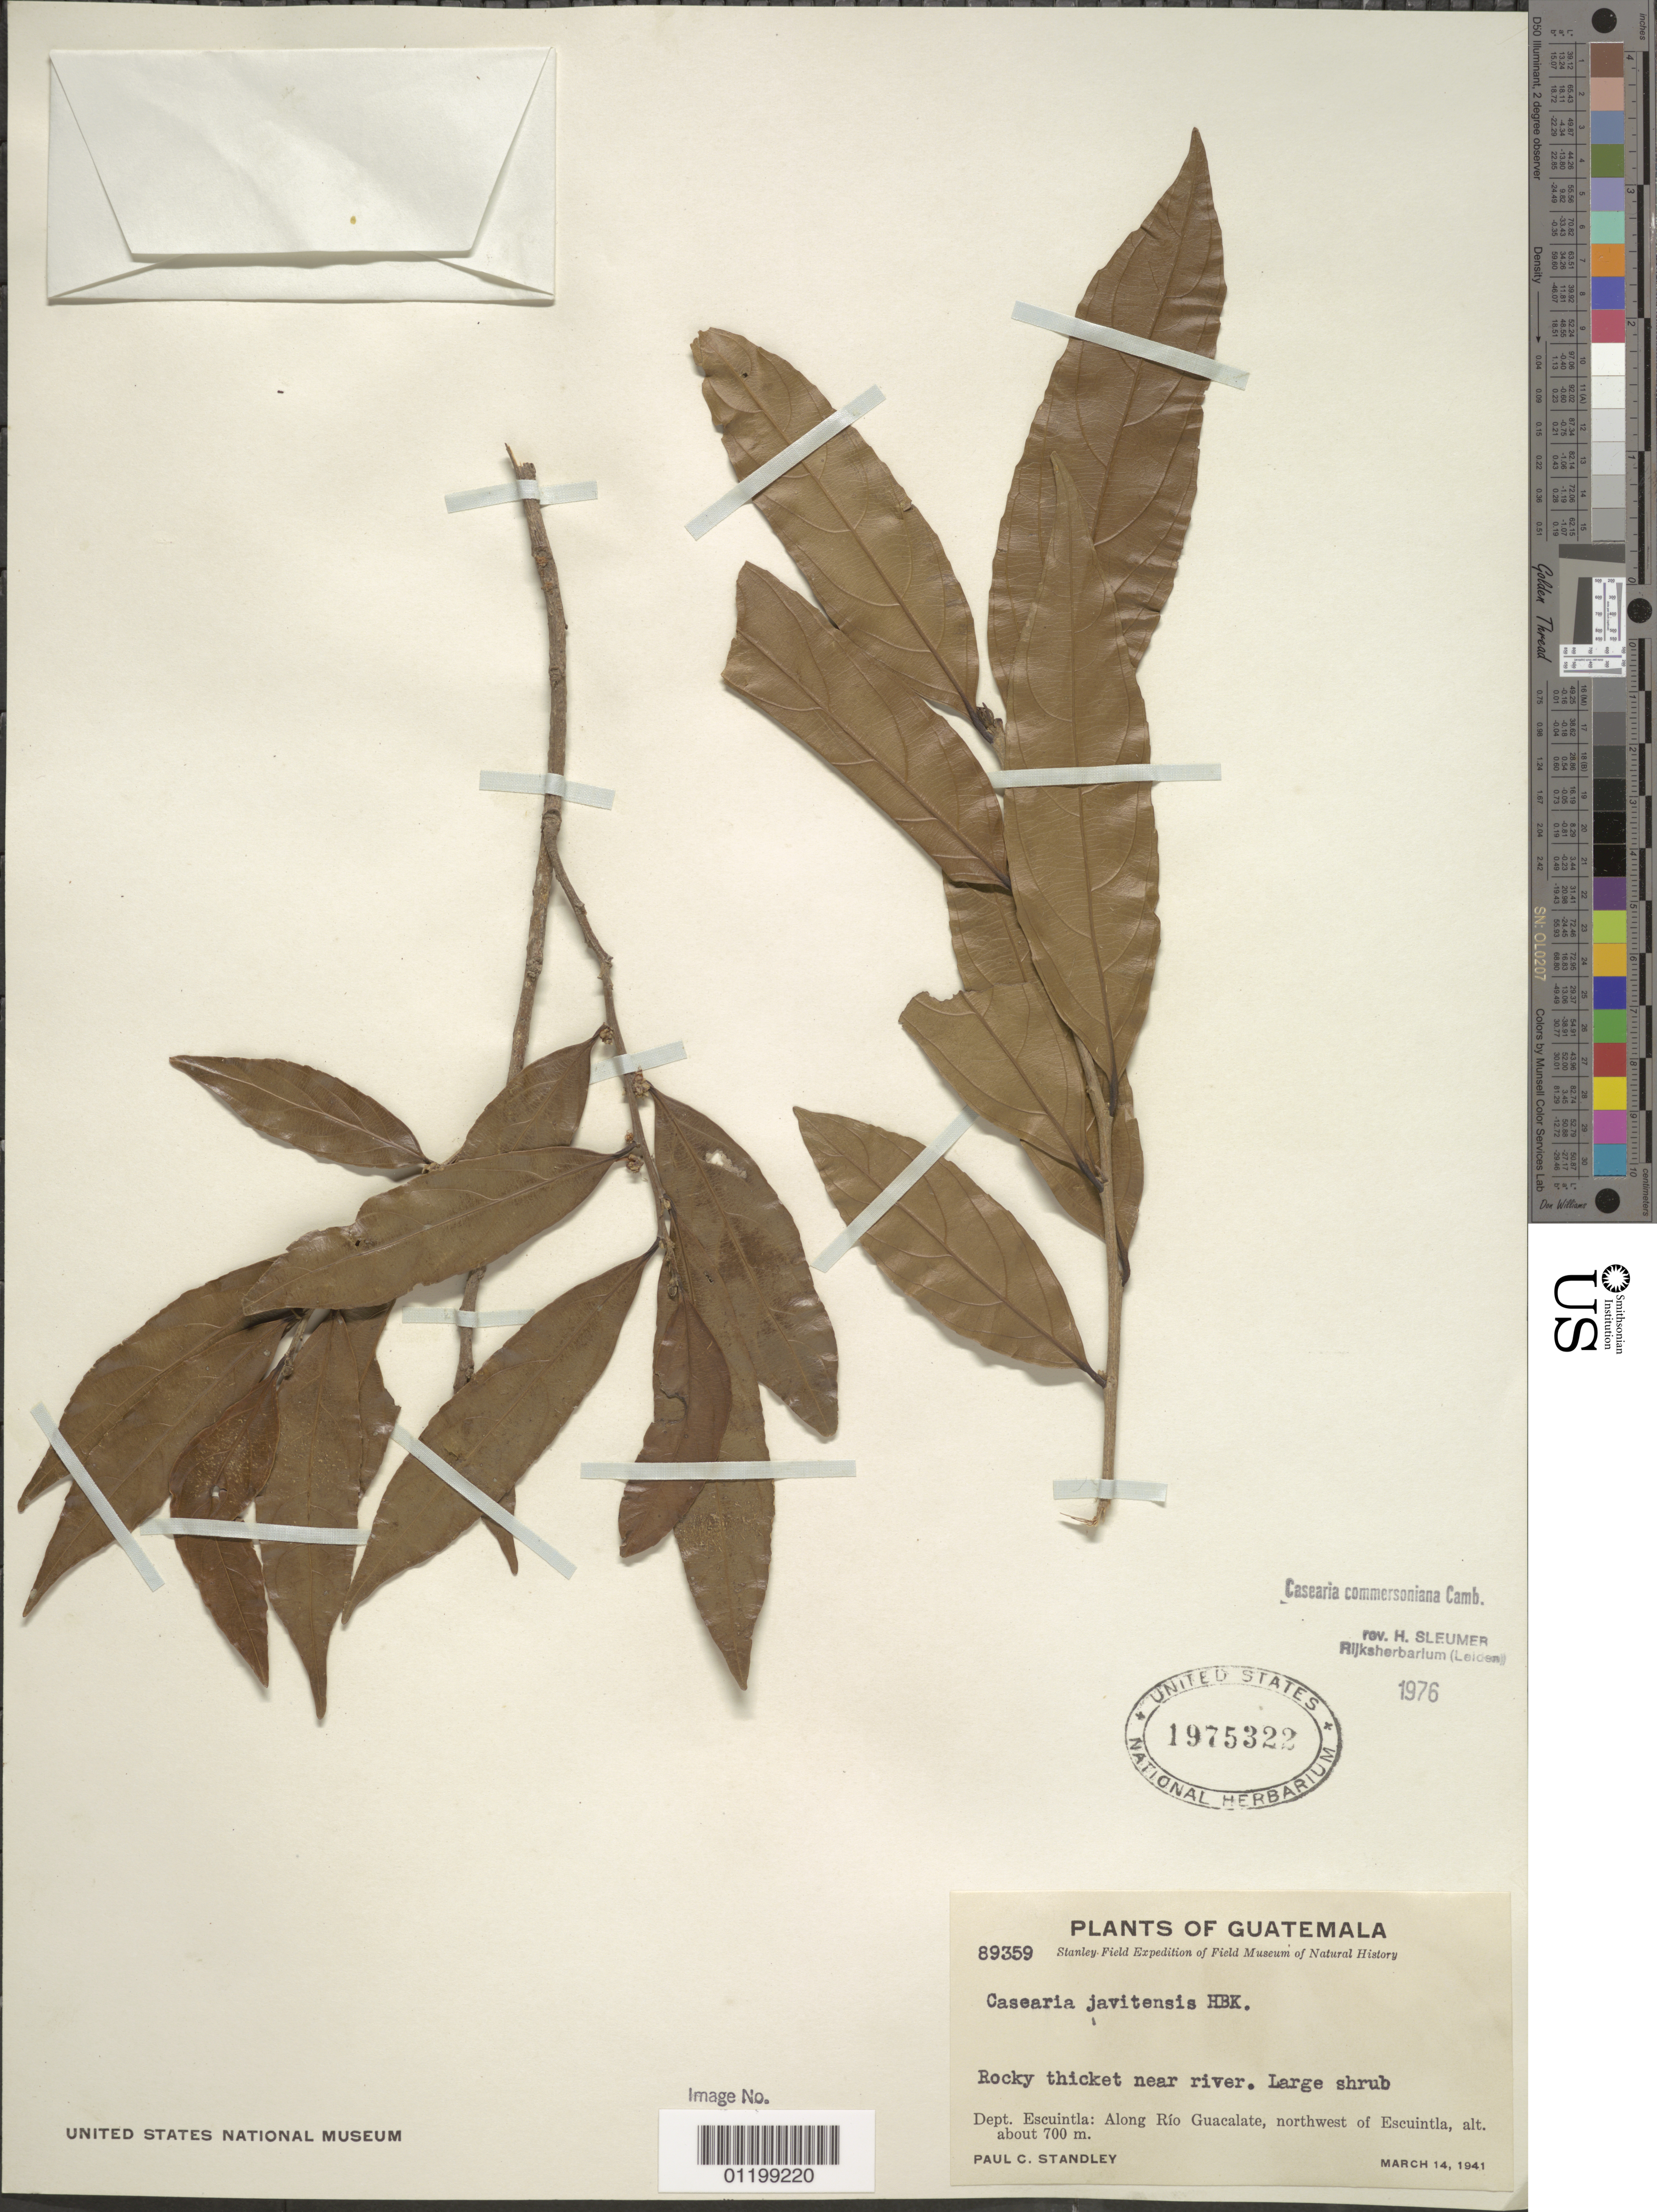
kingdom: Plantae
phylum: Tracheophyta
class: Magnoliopsida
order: Malpighiales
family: Salicaceae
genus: Piparea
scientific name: Piparea dentata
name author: Aubl.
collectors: P. C. Standley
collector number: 89359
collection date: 1941-03-14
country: Guatemala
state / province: Escuintla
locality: Along Rio Guacalate, northwest of Escuintla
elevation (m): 700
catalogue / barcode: US 1975322